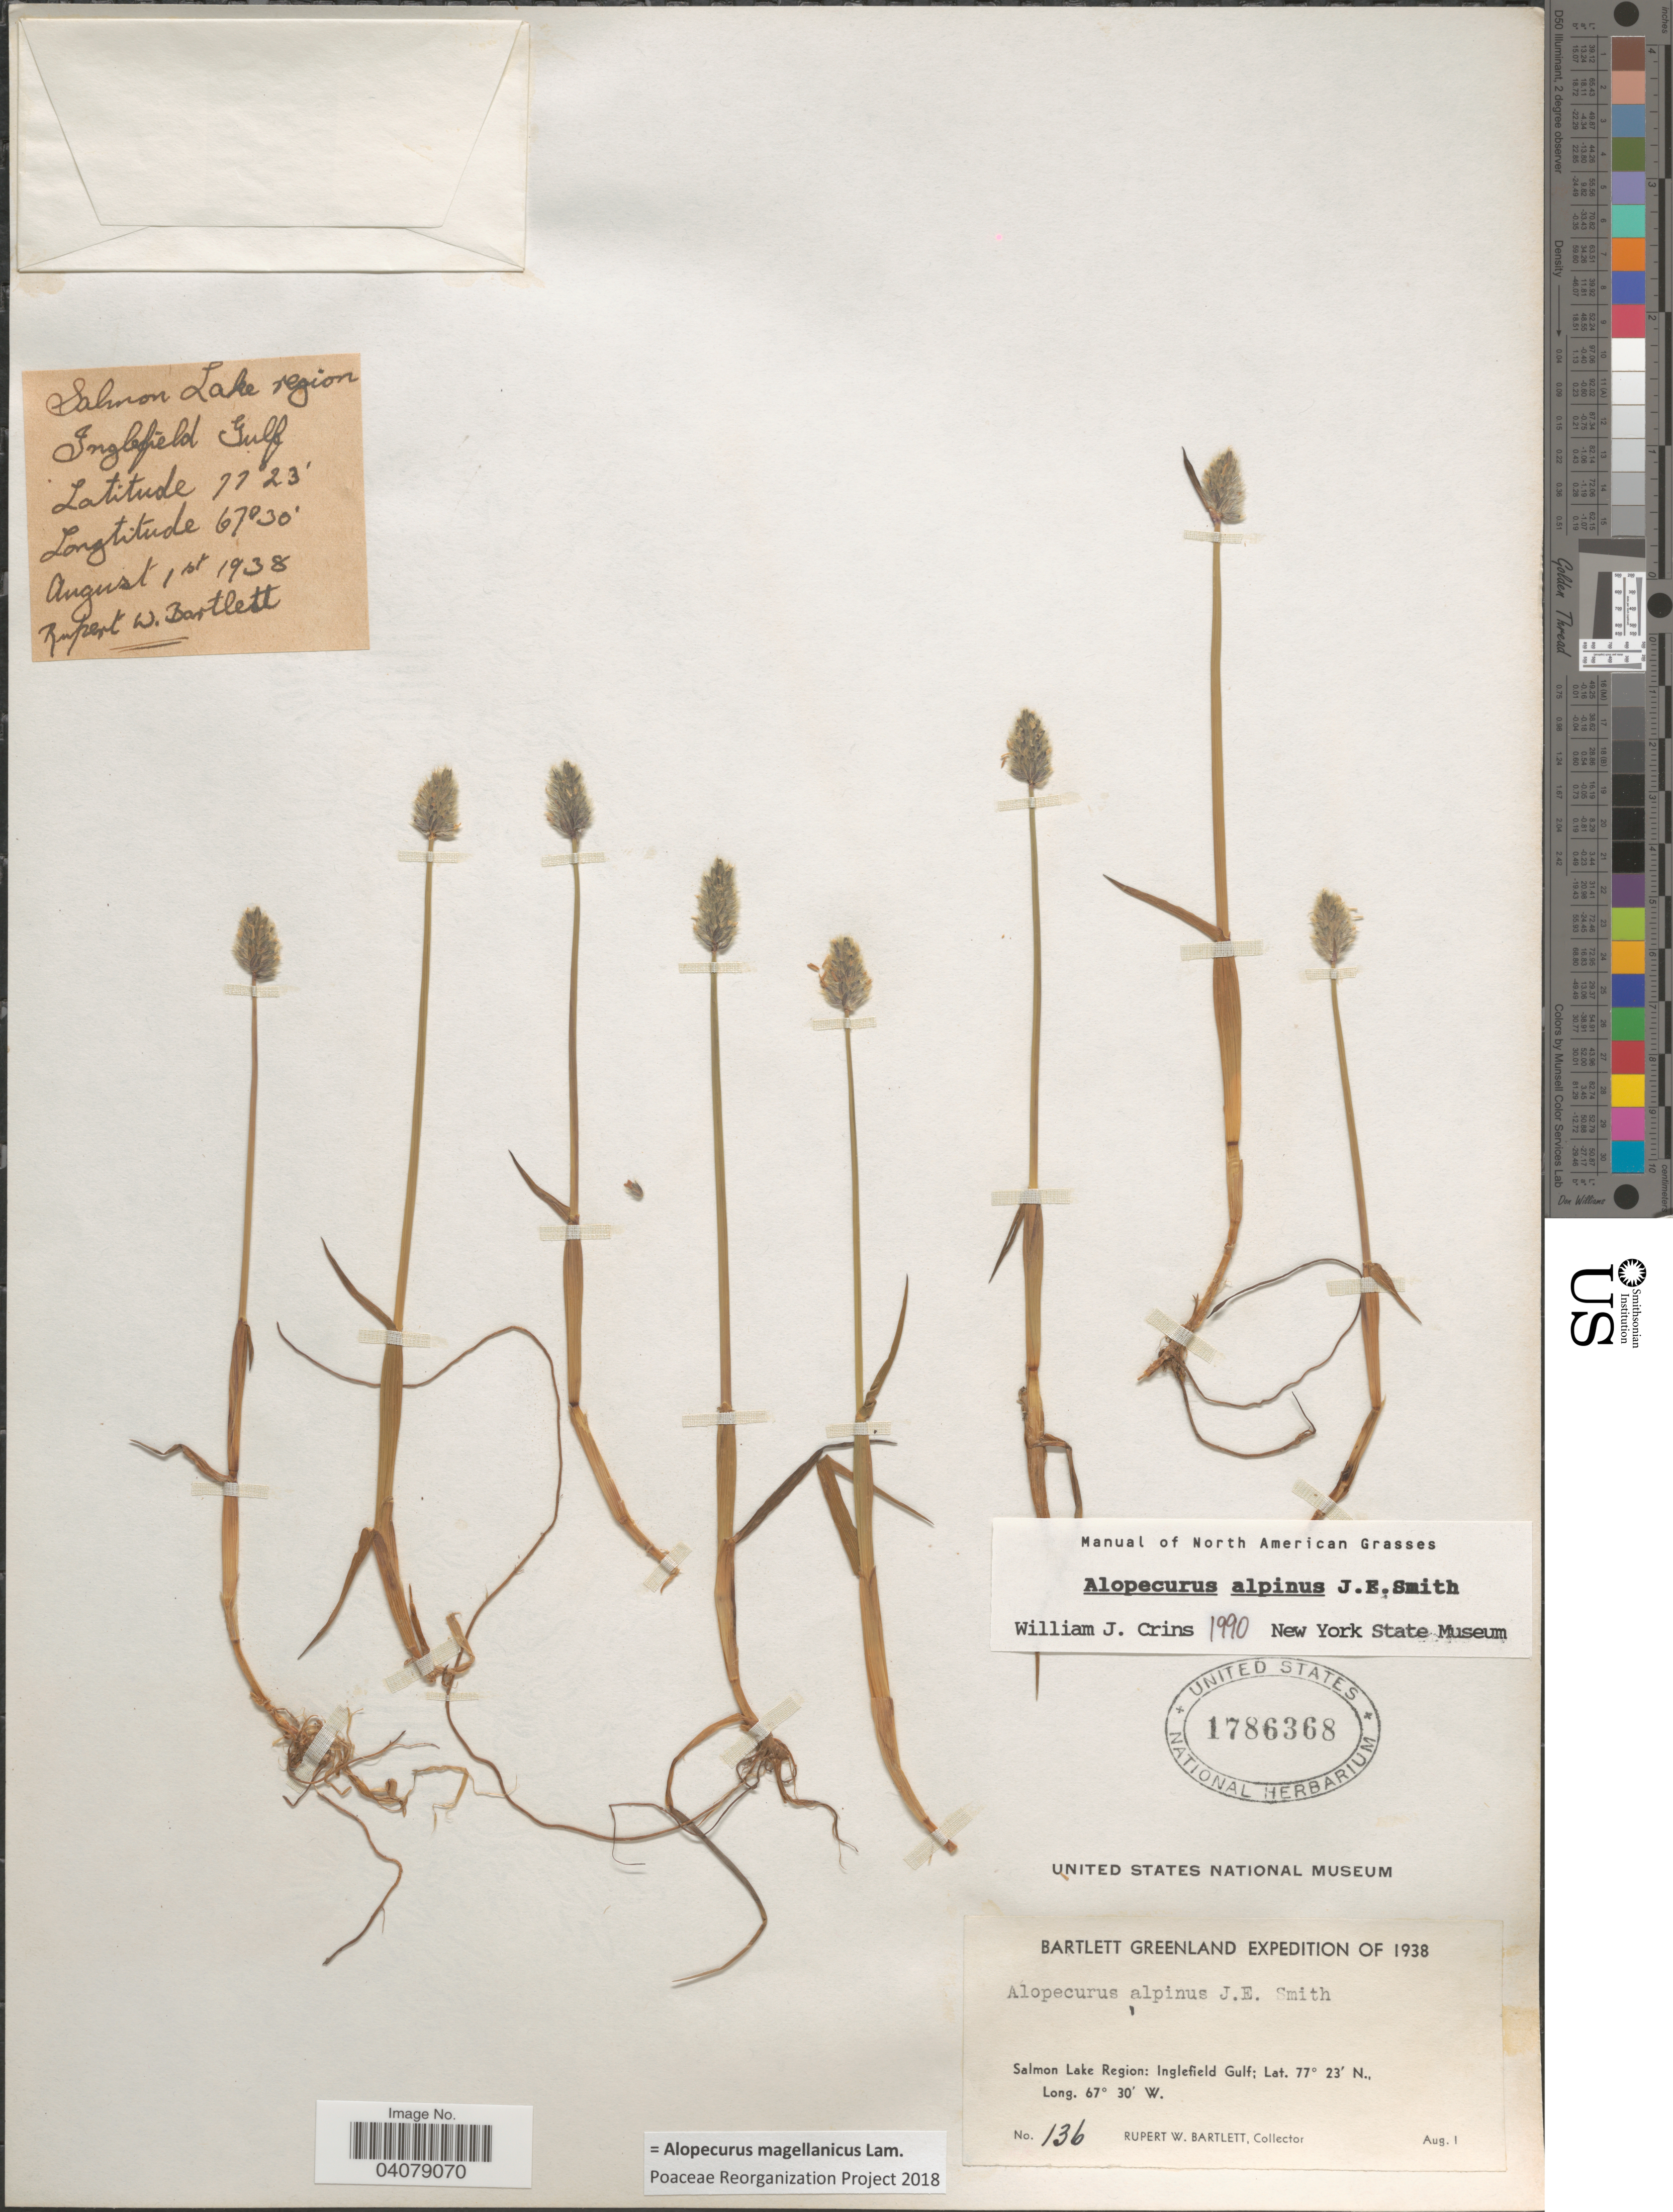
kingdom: Plantae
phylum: Tracheophyta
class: Liliopsida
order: Poales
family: Poaceae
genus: Alopecurus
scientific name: Alopecurus magellanicus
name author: Lam.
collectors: R. W. Bartlett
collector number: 136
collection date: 1938-08-01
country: Greenland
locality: Bartlett Greenland Expedition of 1938. Salmon Lake Region: Inglefield Gulf.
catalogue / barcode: US 1786368